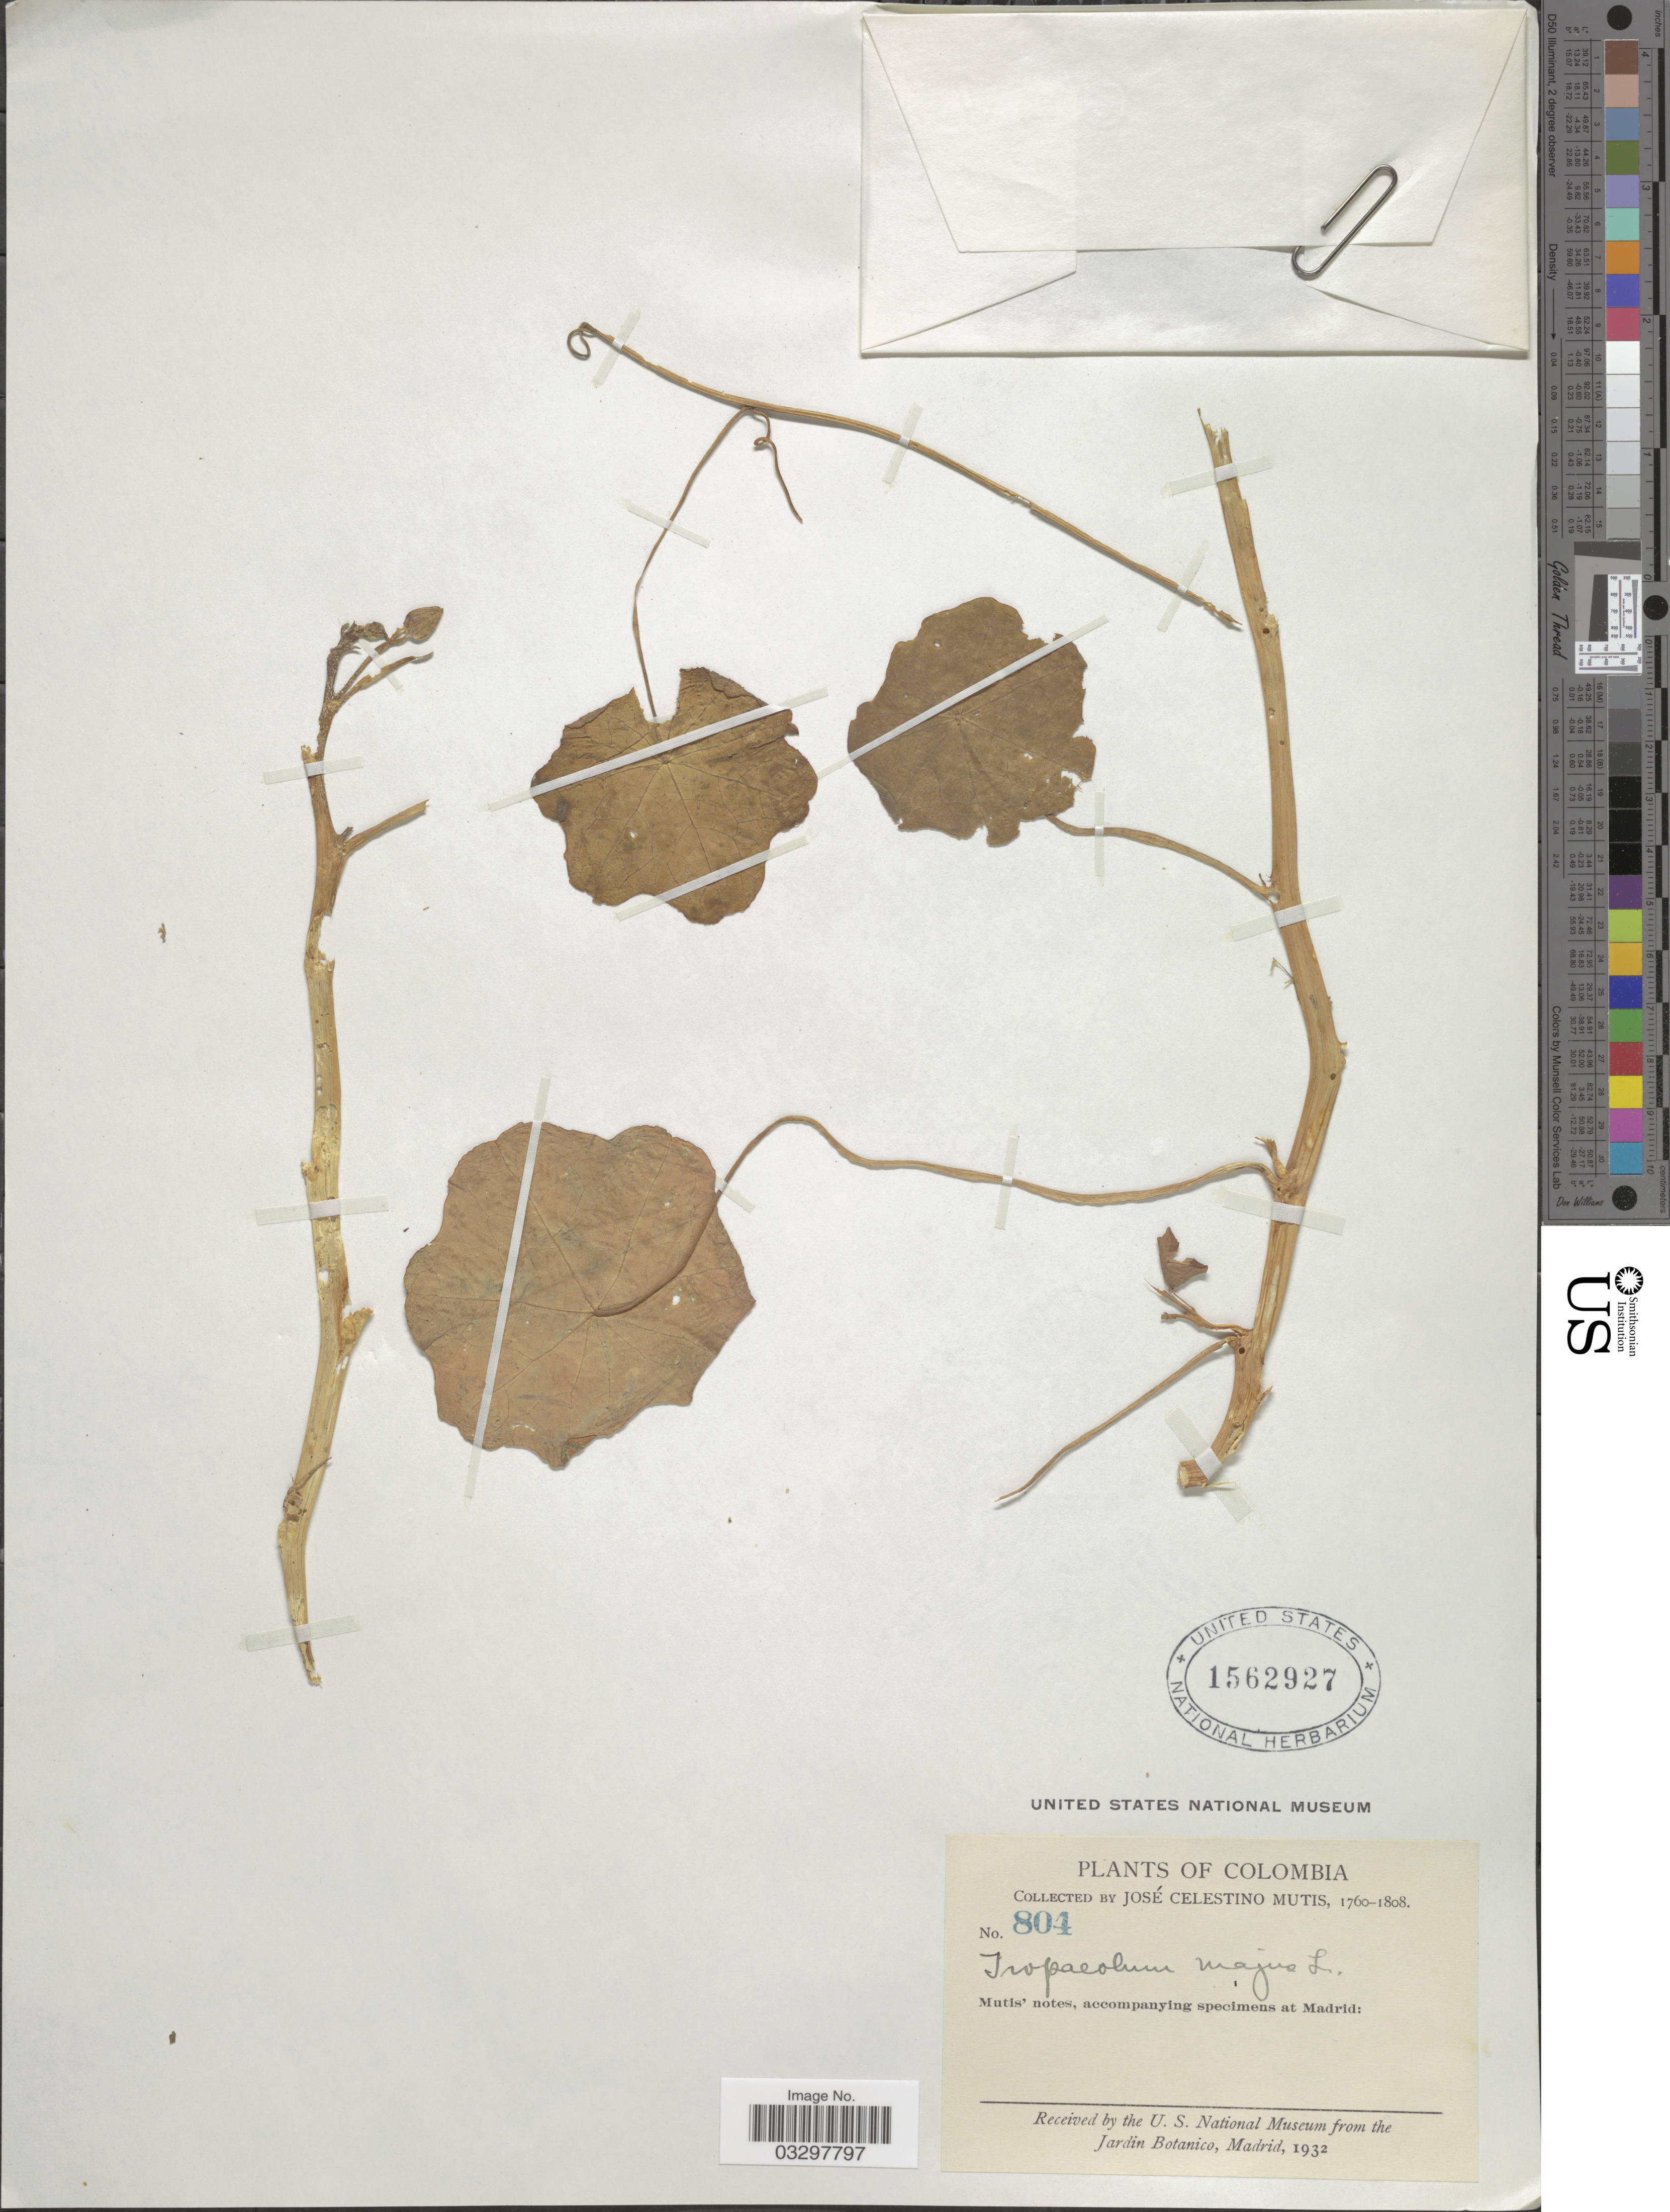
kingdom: Plantae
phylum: Tracheophyta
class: Magnoliopsida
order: Brassicales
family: Tropaeolaceae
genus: Tropaeolum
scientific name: Tropaeolum majus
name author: L.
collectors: J. C. B. Mutis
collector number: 804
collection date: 1760/1808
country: Colombia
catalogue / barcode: US 1562927